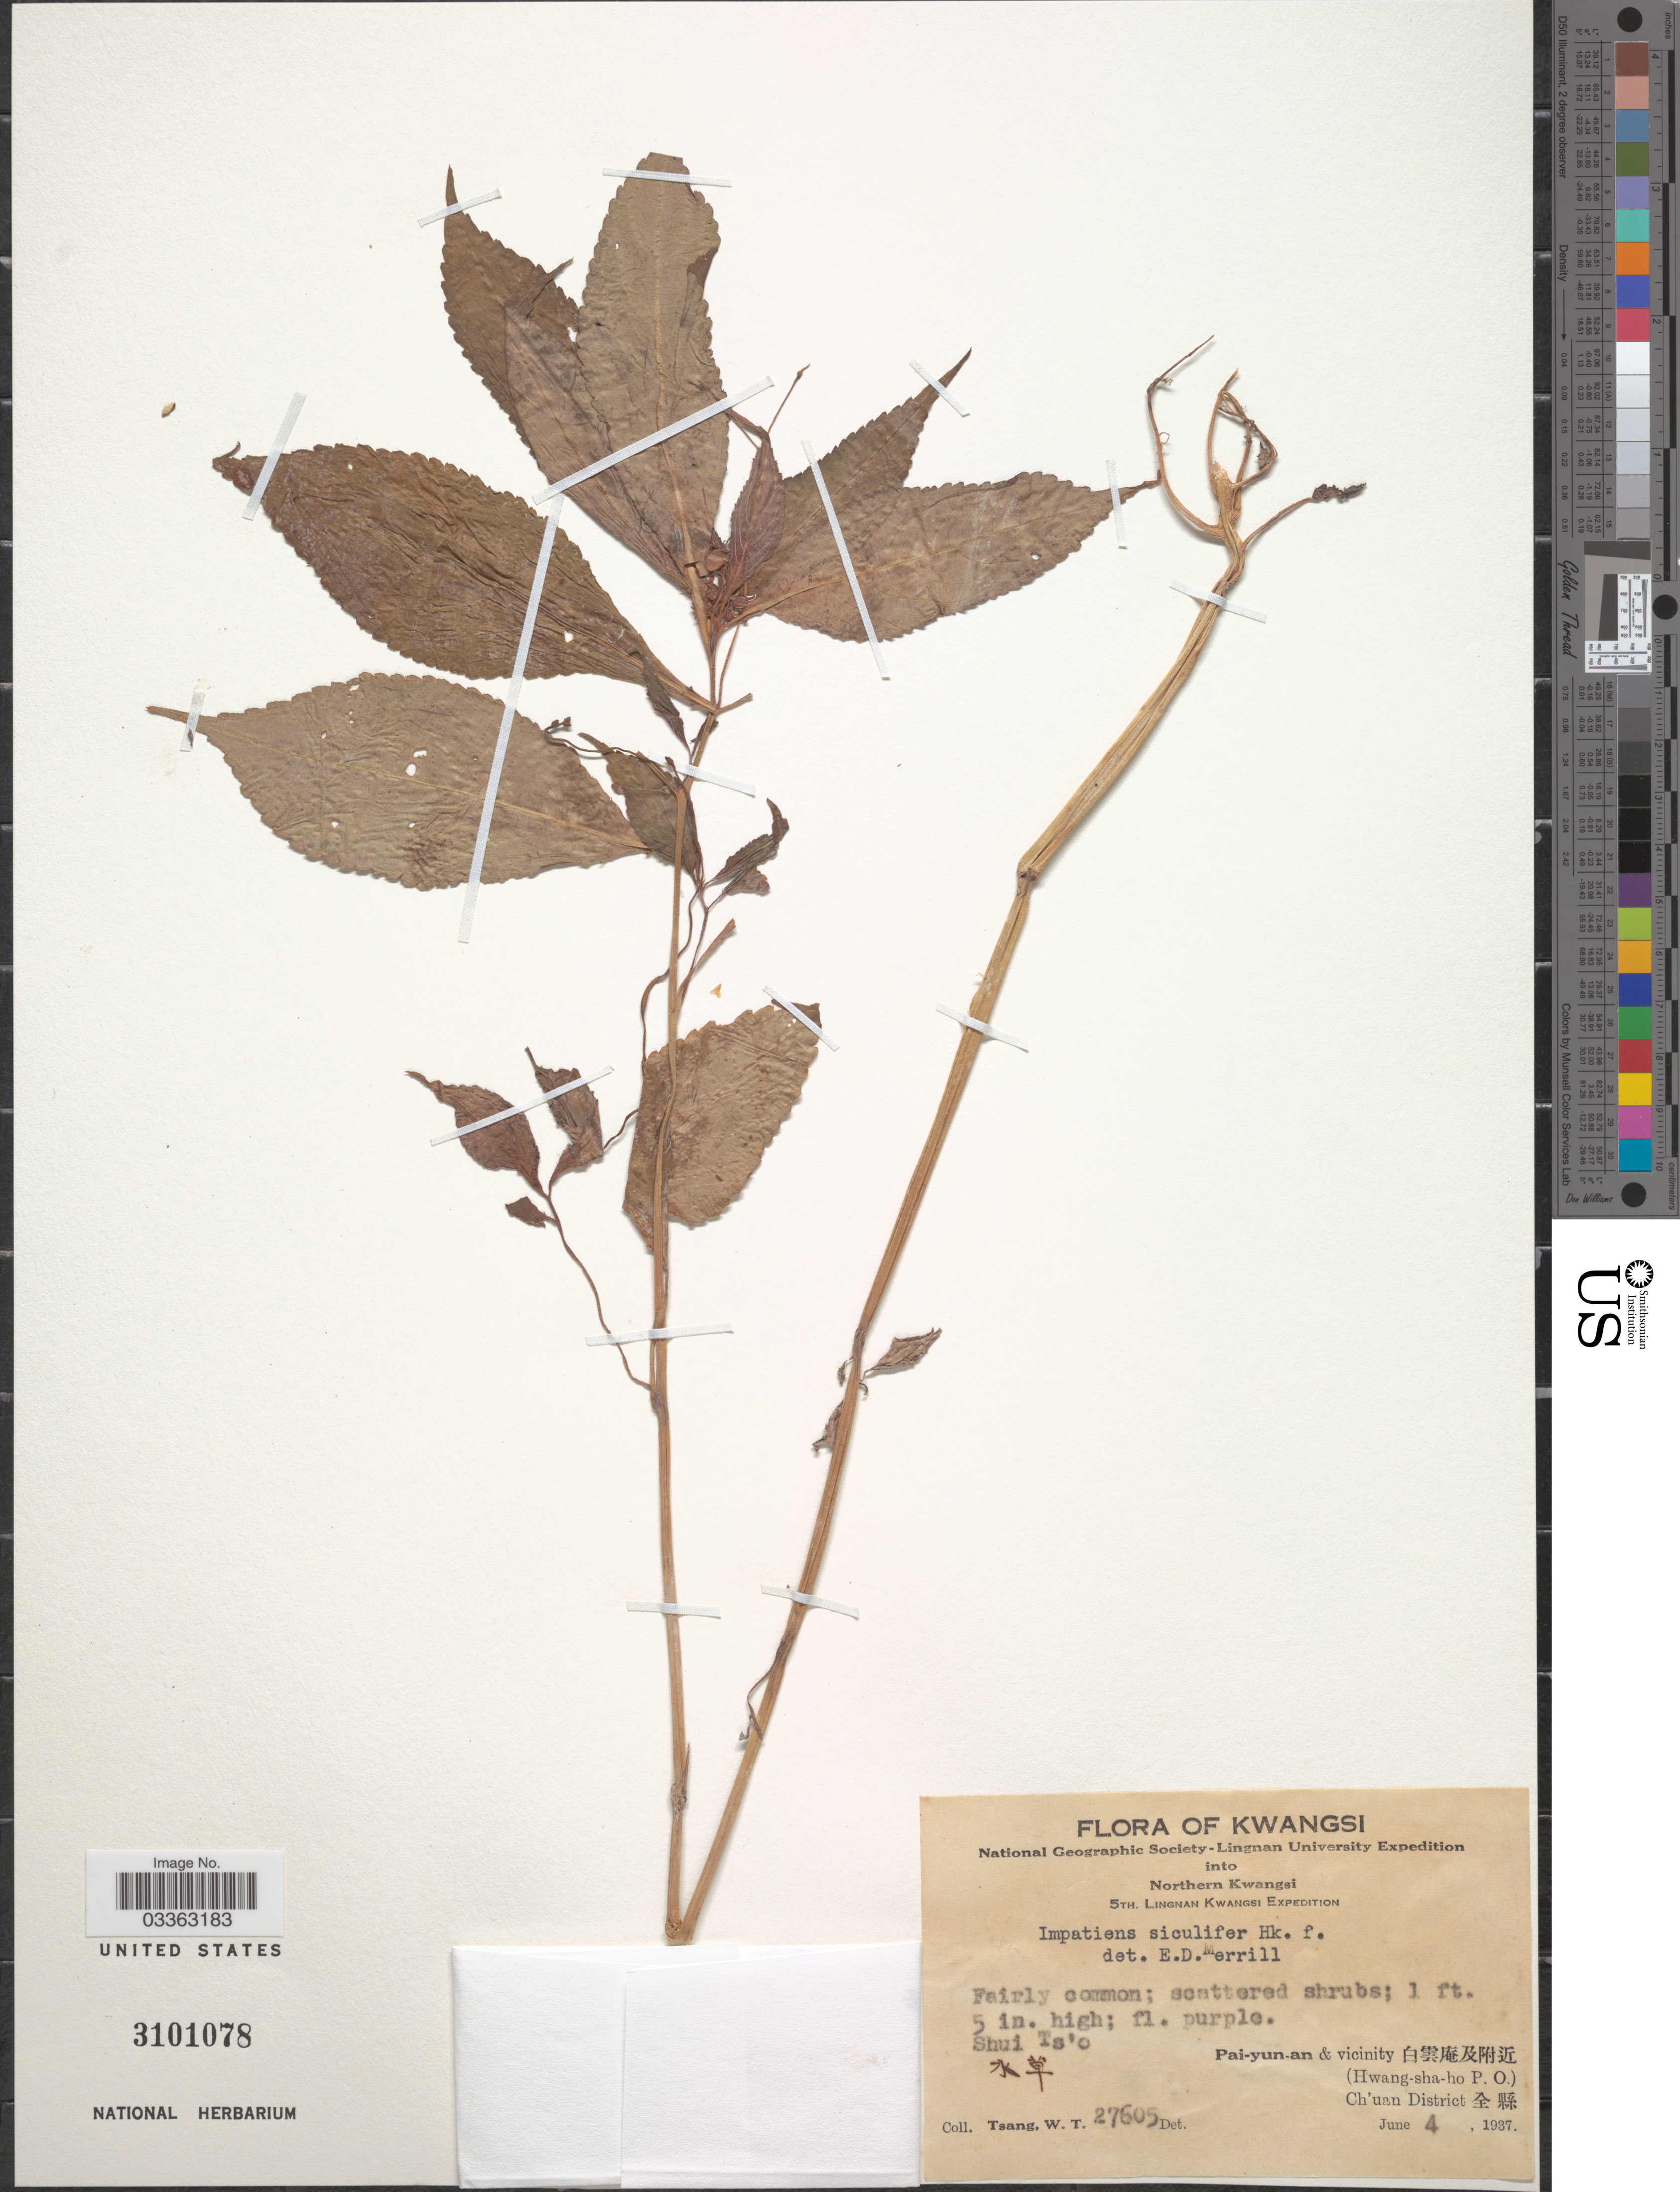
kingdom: Plantae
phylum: Tracheophyta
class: Magnoliopsida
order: Ericales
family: Balsaminaceae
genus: Impatiens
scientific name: Impatiens siculifer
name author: Hook. f.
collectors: W. T. Tsang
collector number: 27605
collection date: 1937-06-04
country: China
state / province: Guangxi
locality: Kwangsi.Northern Kwangsi. Shui Ts'o.[unsure placement] Pai-yun-an & vicinity (Hwang-sha-ho P. O.) Ch'uan District .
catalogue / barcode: US 3101078